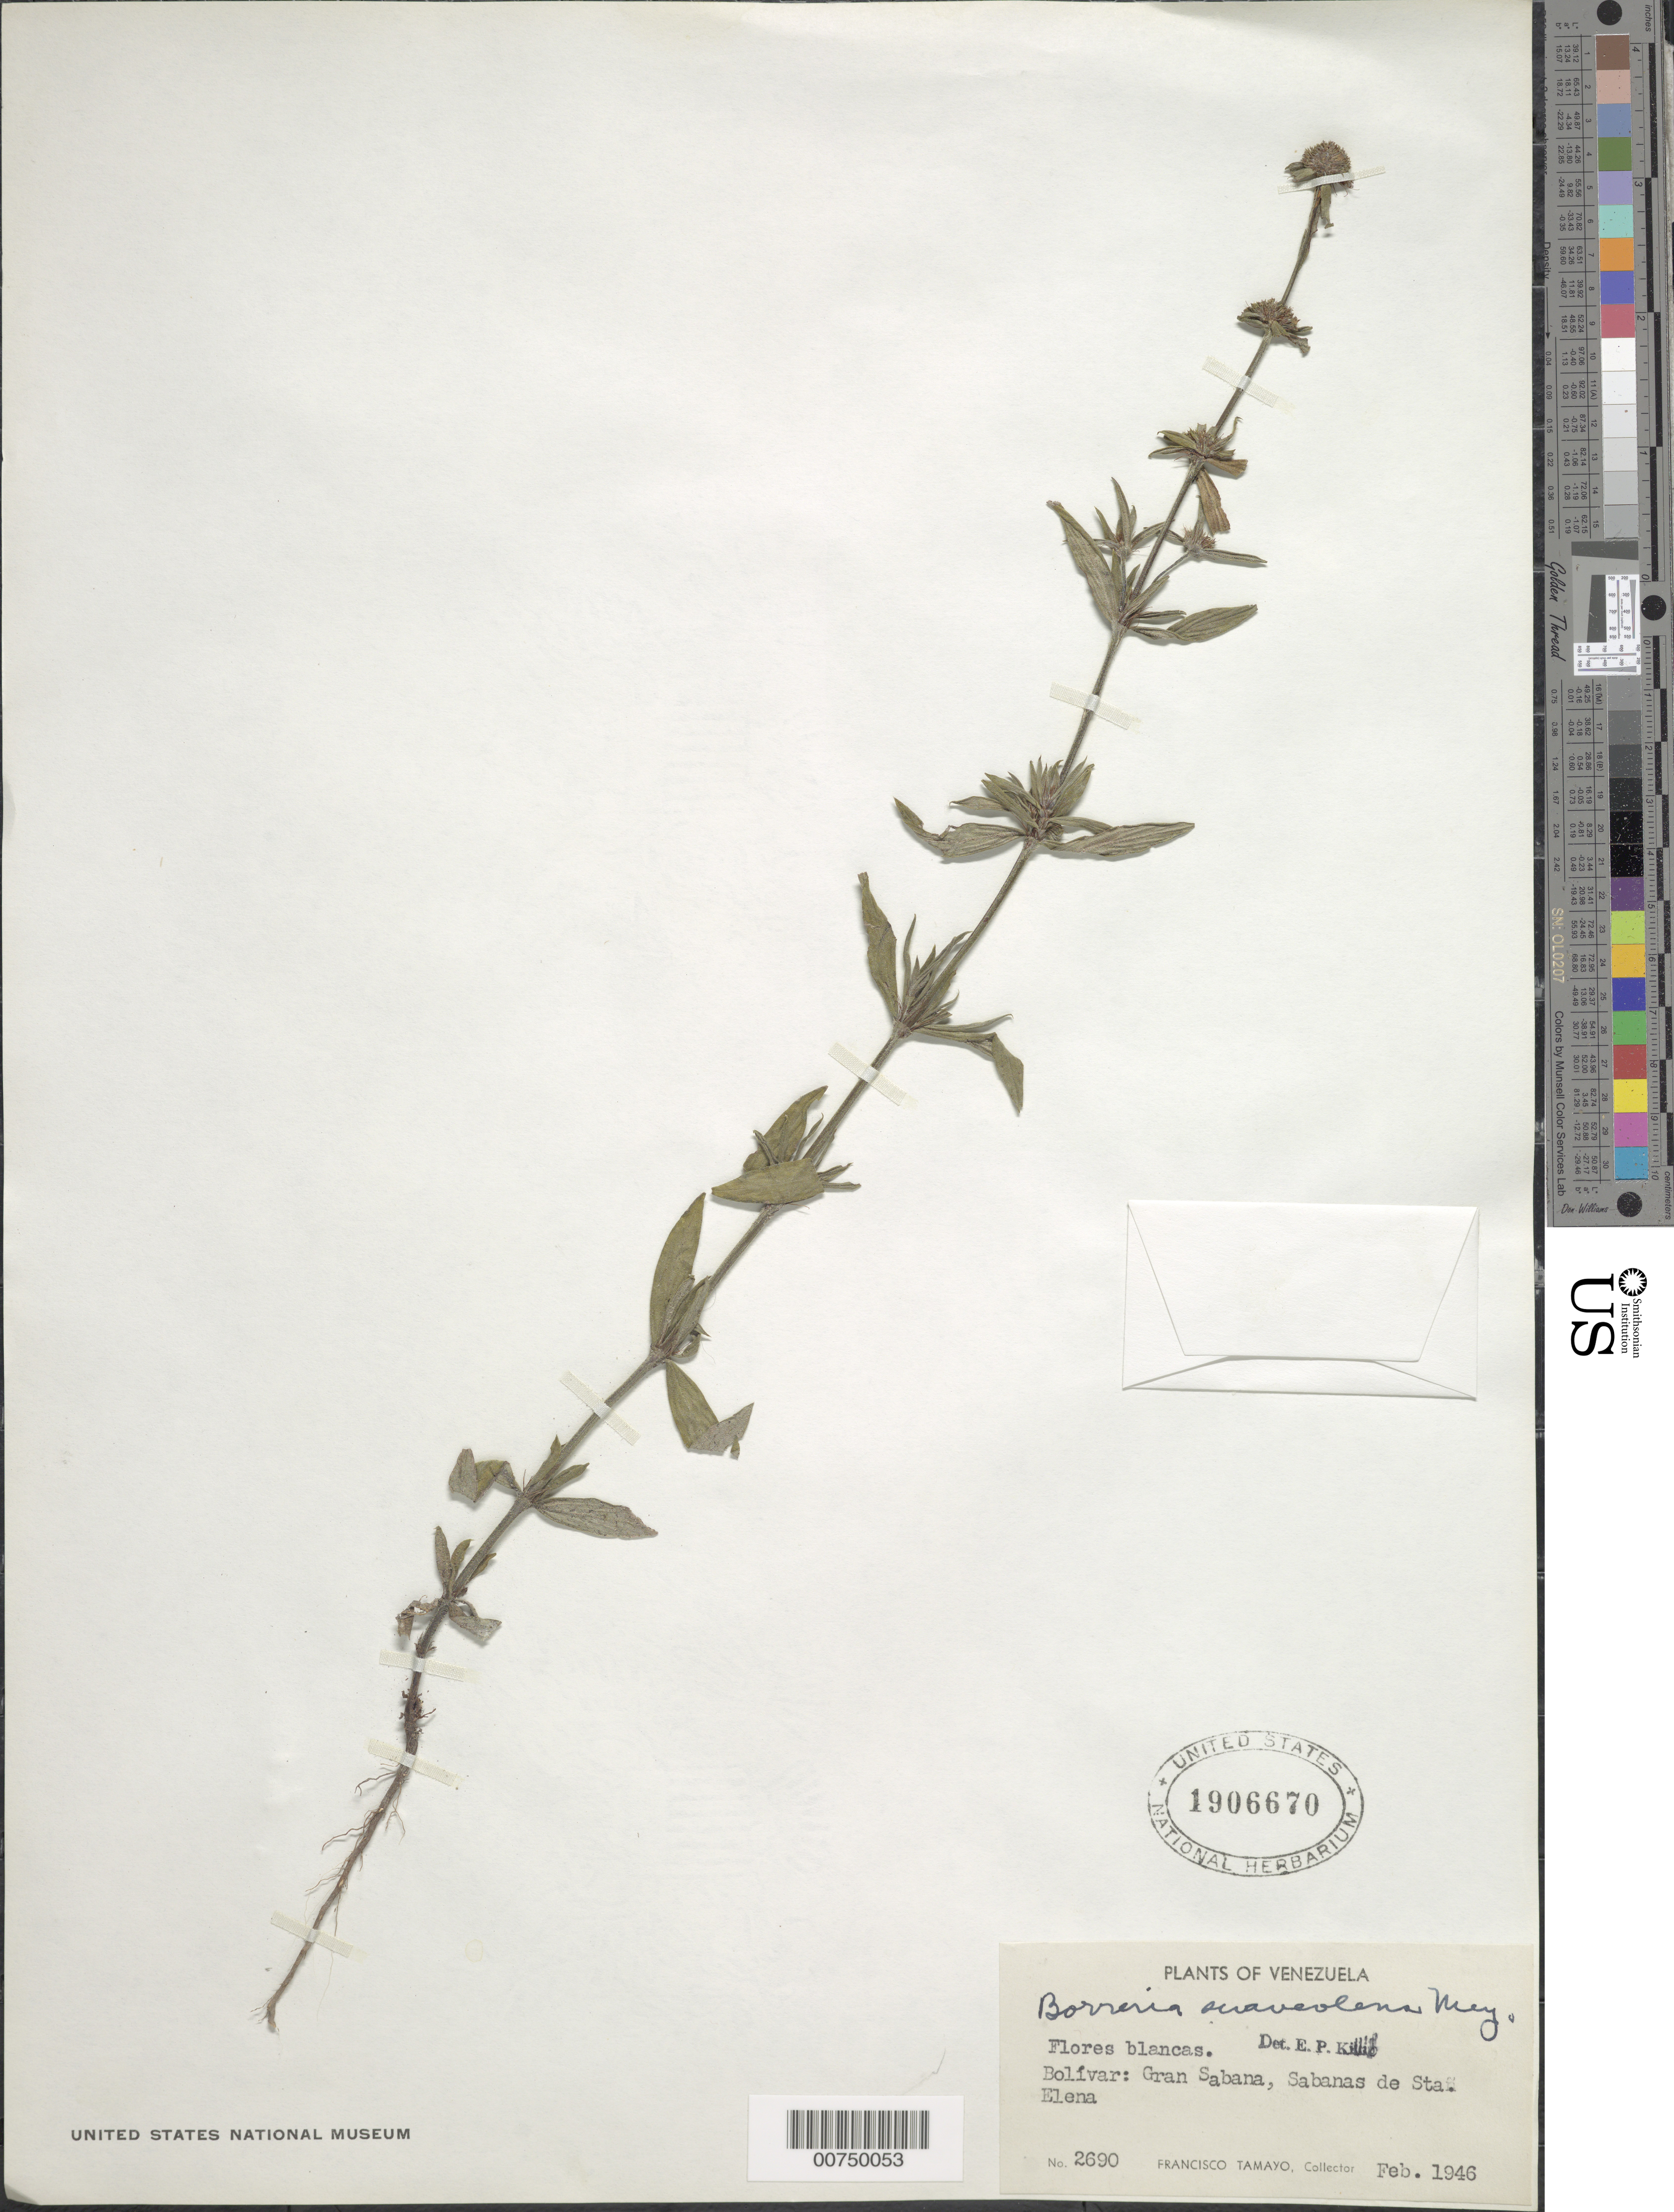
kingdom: Plantae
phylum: Tracheophyta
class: Magnoliopsida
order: Gentianales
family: Rubiaceae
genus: Borreria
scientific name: Borreria suaveolens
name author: G. Mey.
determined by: Killip, Ellsworth P.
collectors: F. Tamayo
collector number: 2690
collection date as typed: Feb-46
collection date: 1946-02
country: Venezuela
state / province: Bolívar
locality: Gran Sabana, Sta. Elena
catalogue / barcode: US 1906670